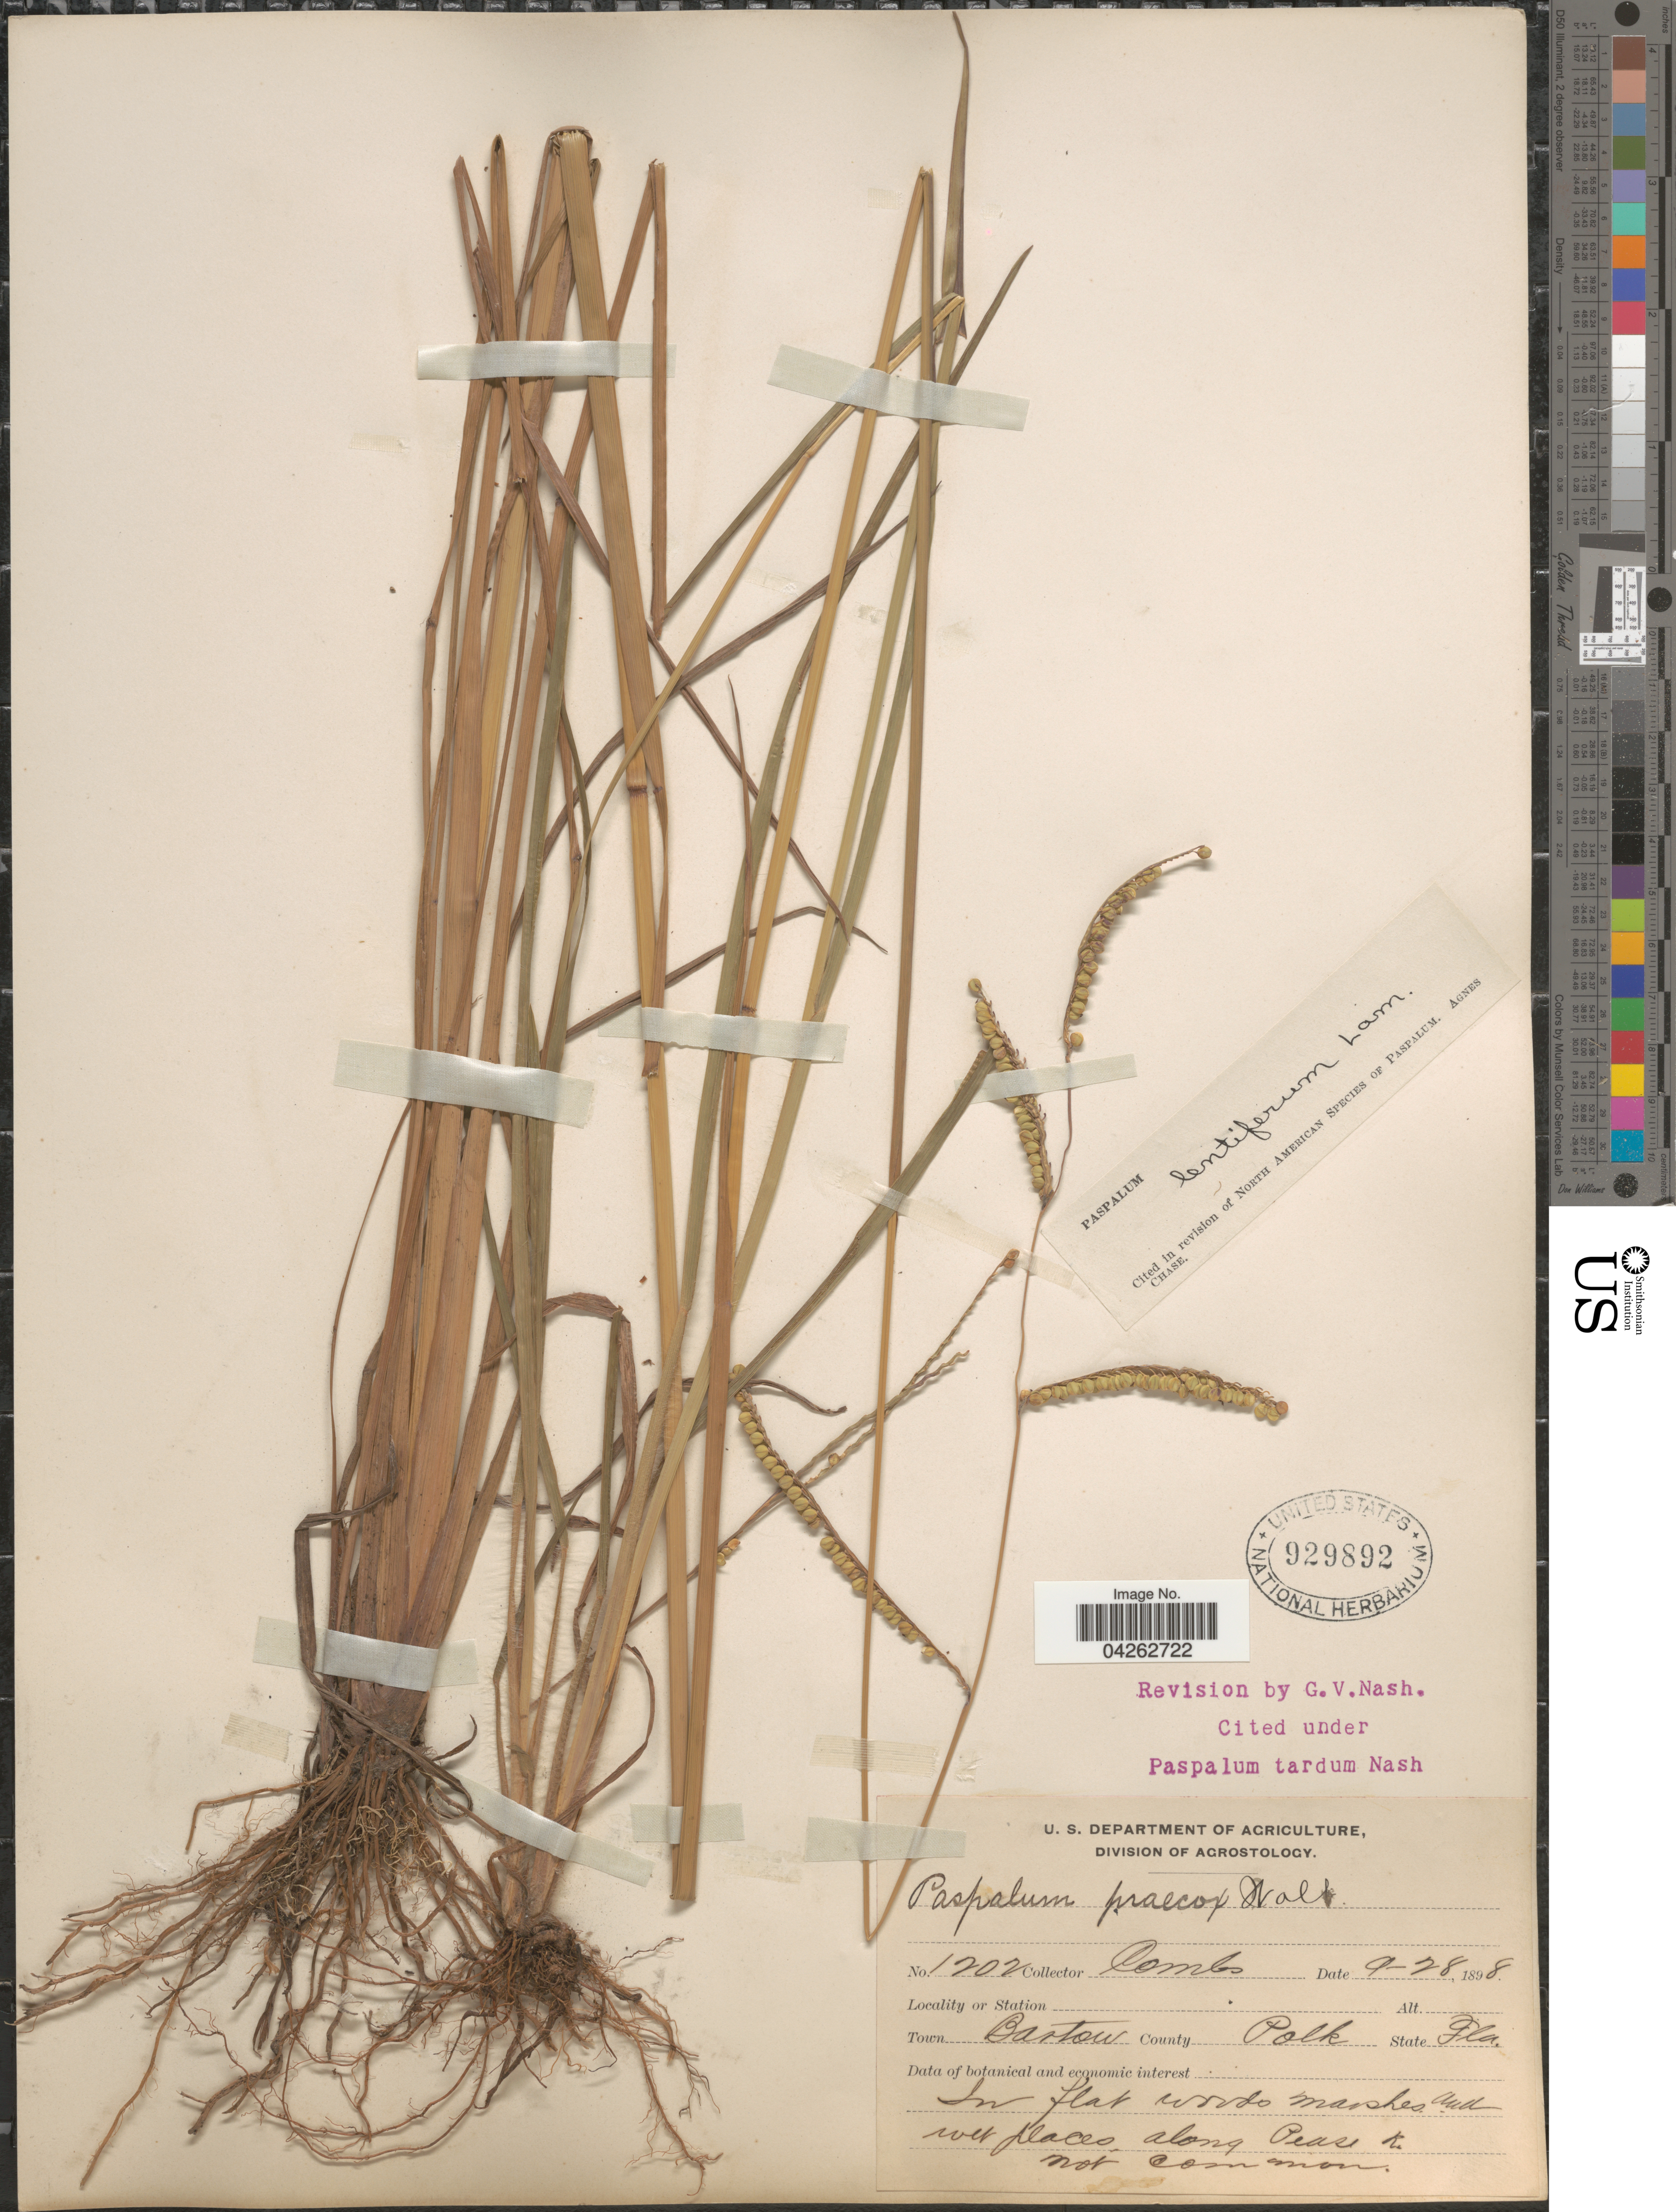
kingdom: Plantae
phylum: Tracheophyta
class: Liliopsida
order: Poales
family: Poaceae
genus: Paspalum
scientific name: Paspalum lentiferum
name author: Lam.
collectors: -. Combs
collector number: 1202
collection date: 1898-09-28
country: United States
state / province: Florida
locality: Town Bartow. County Polk.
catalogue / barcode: US 929892